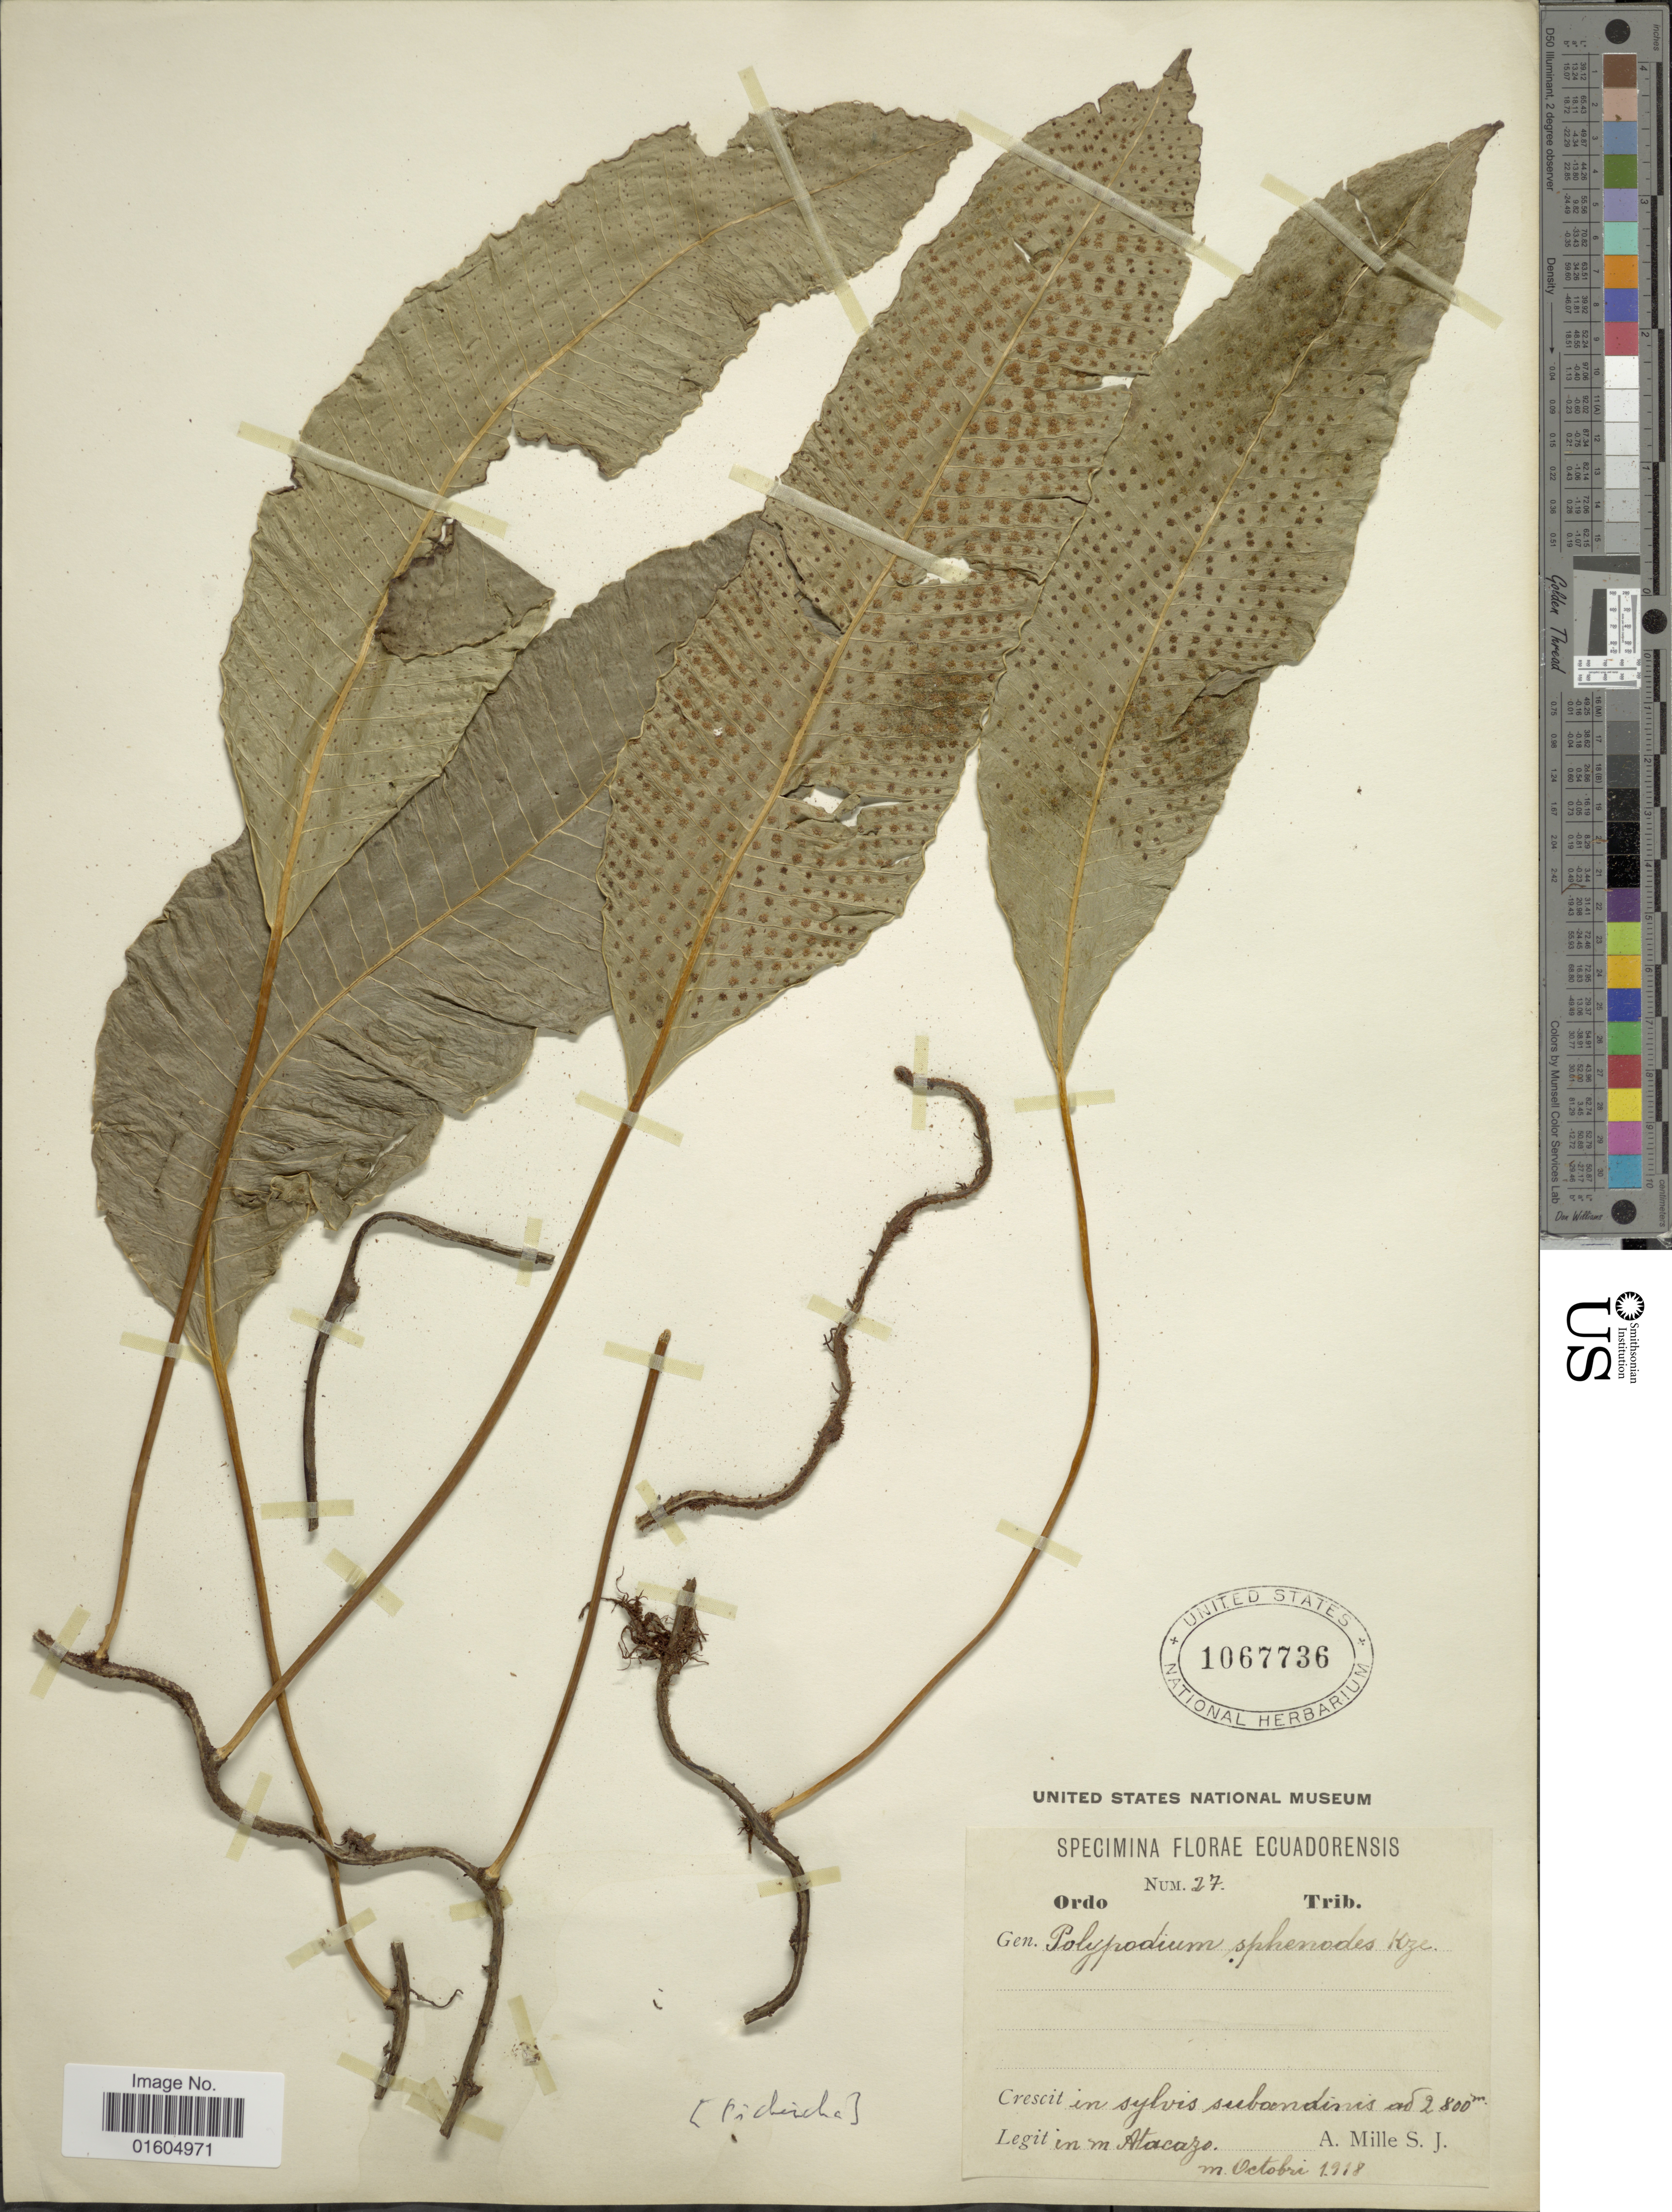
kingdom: Plantae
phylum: Tracheophyta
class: Polypodiopsida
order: Polypodiales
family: Polypodiaceae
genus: Campyloneurum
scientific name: Campyloneurum sphenodes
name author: (Kunze ex Klotzsch) Fée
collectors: A. Mille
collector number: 27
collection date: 1918-10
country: Ecuador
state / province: Pichincha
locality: Ecuadorenis. in sylvis subandinis. in m. Atacazo.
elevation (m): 2800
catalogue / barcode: US 1067736